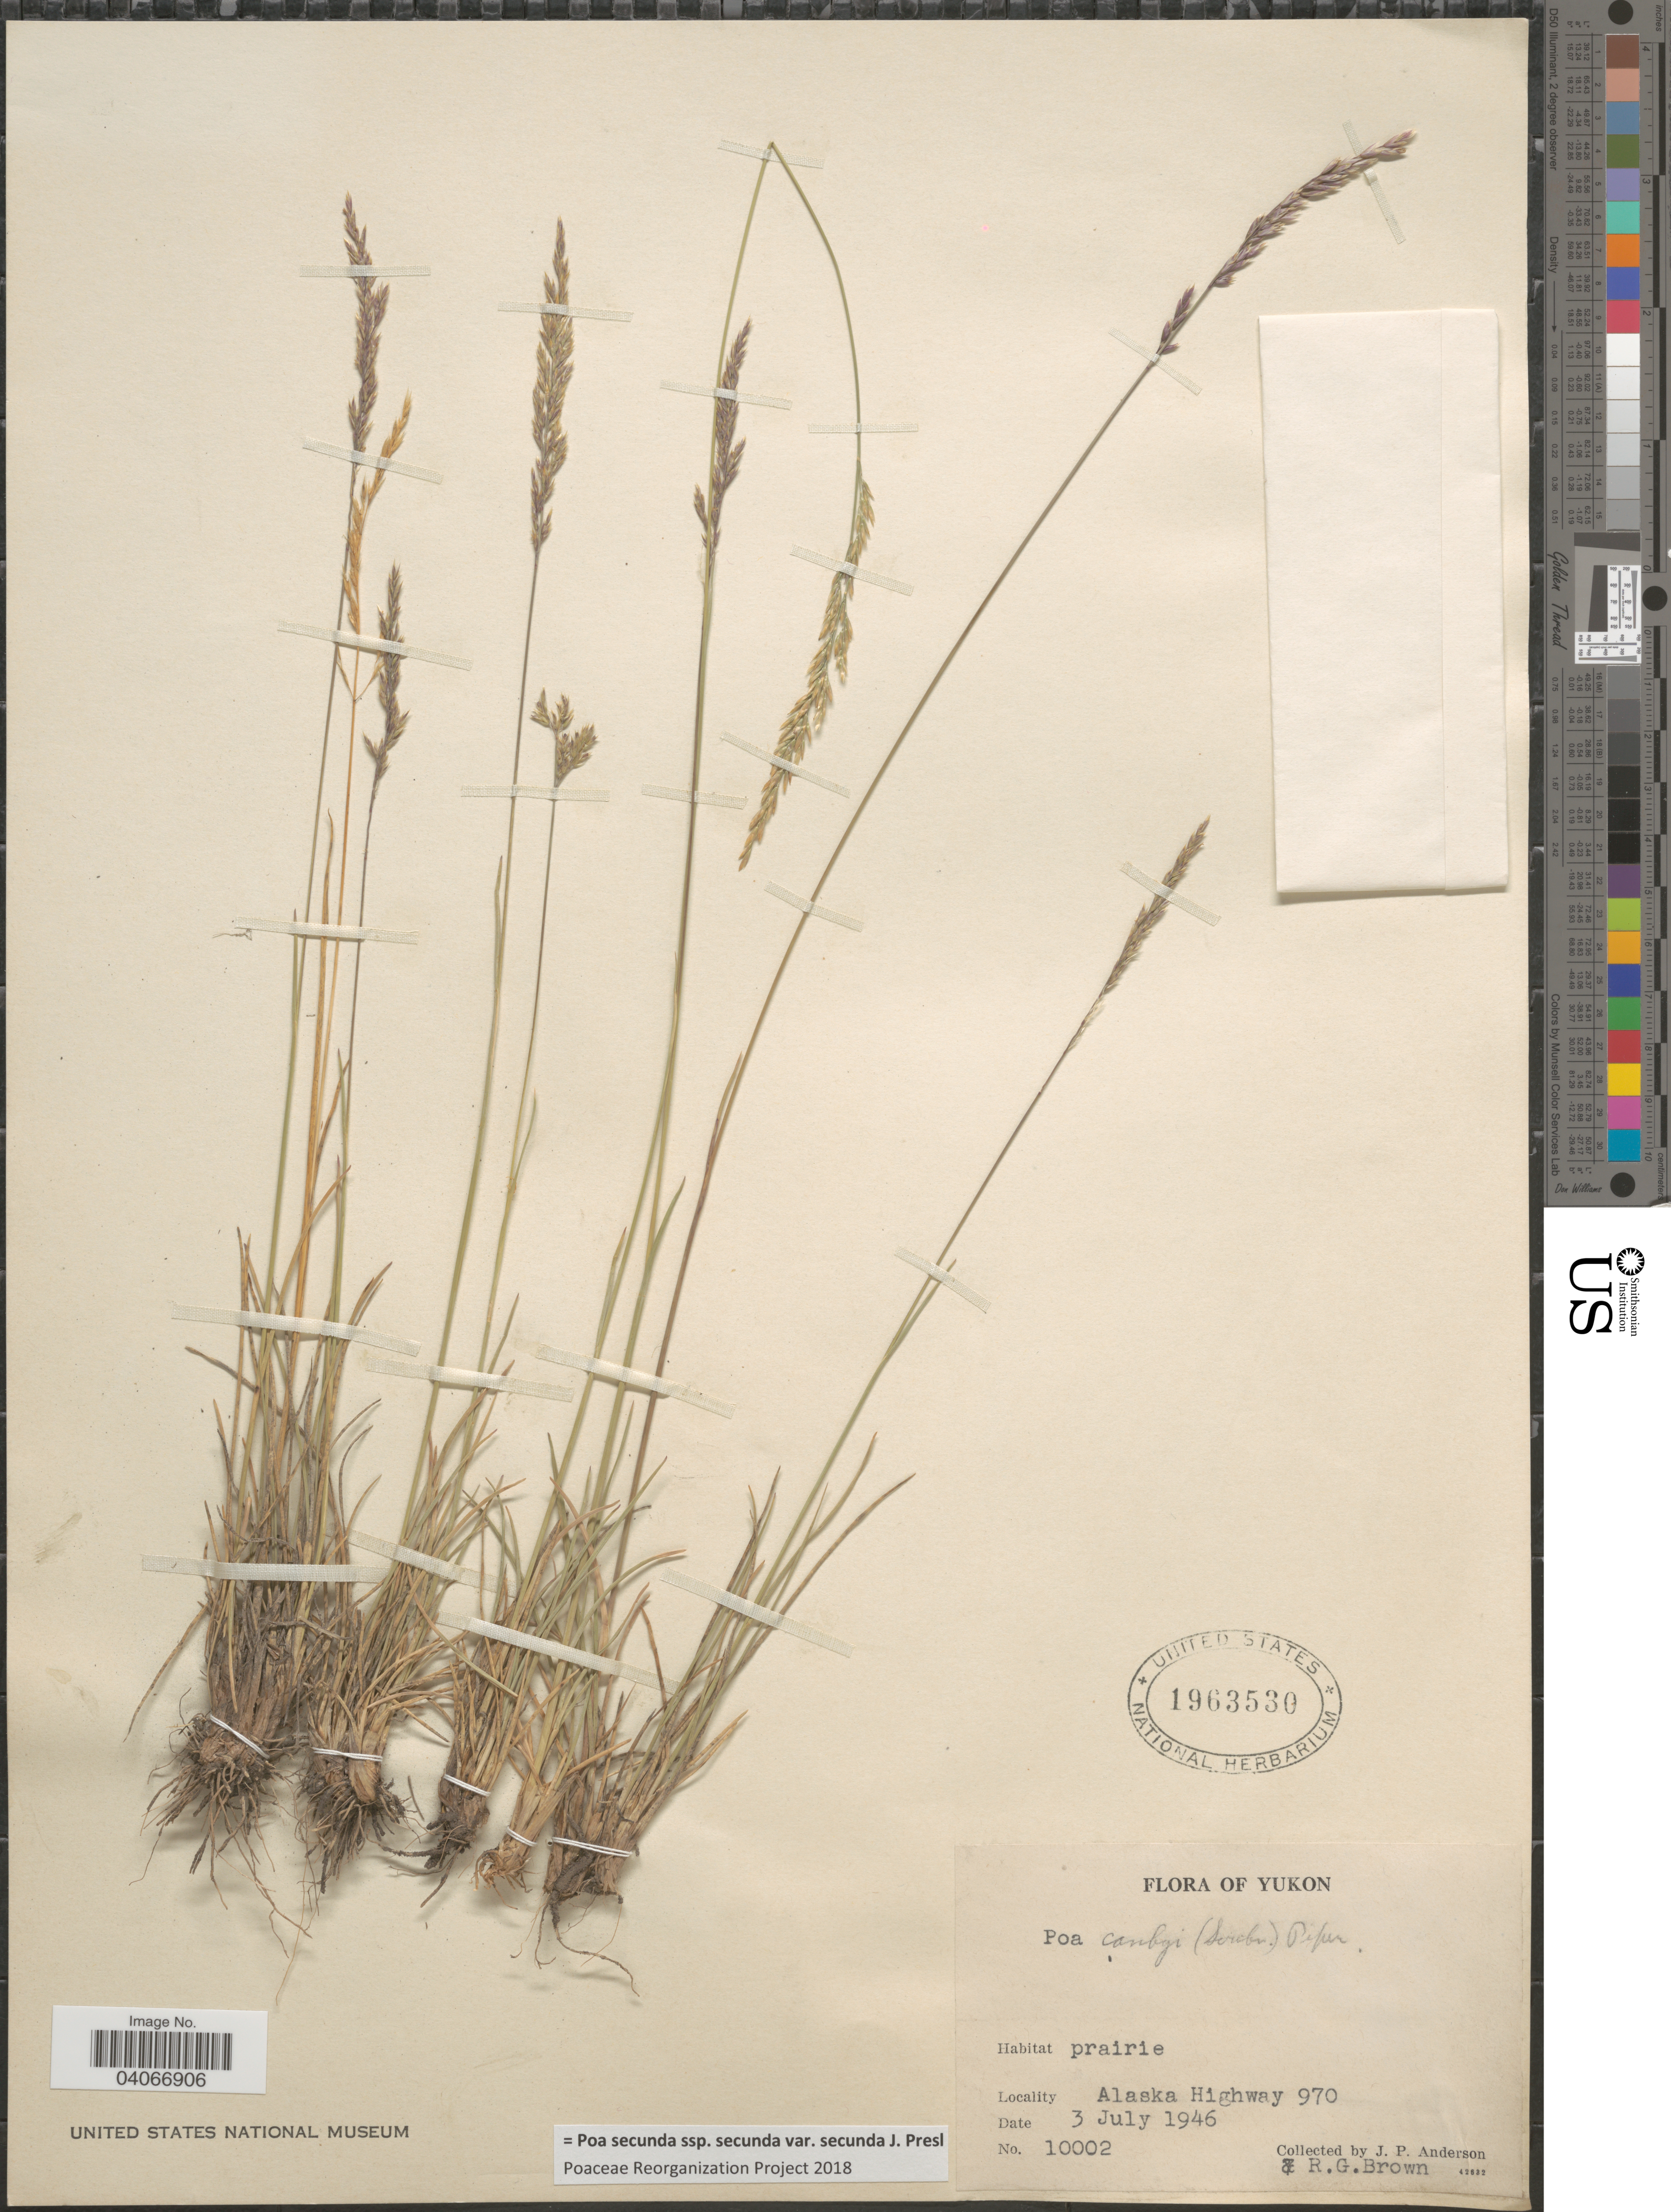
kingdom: Plantae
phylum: Tracheophyta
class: Liliopsida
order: Poales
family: Poaceae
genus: Poa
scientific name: Poa secunda subsp. secunda var. secunda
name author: J. Presl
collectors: R. G. Brown & J. P. Anderson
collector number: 10002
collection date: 1946-07-03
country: Canada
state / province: Yukon Territory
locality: Alaska Highway 970.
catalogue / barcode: US 1963530